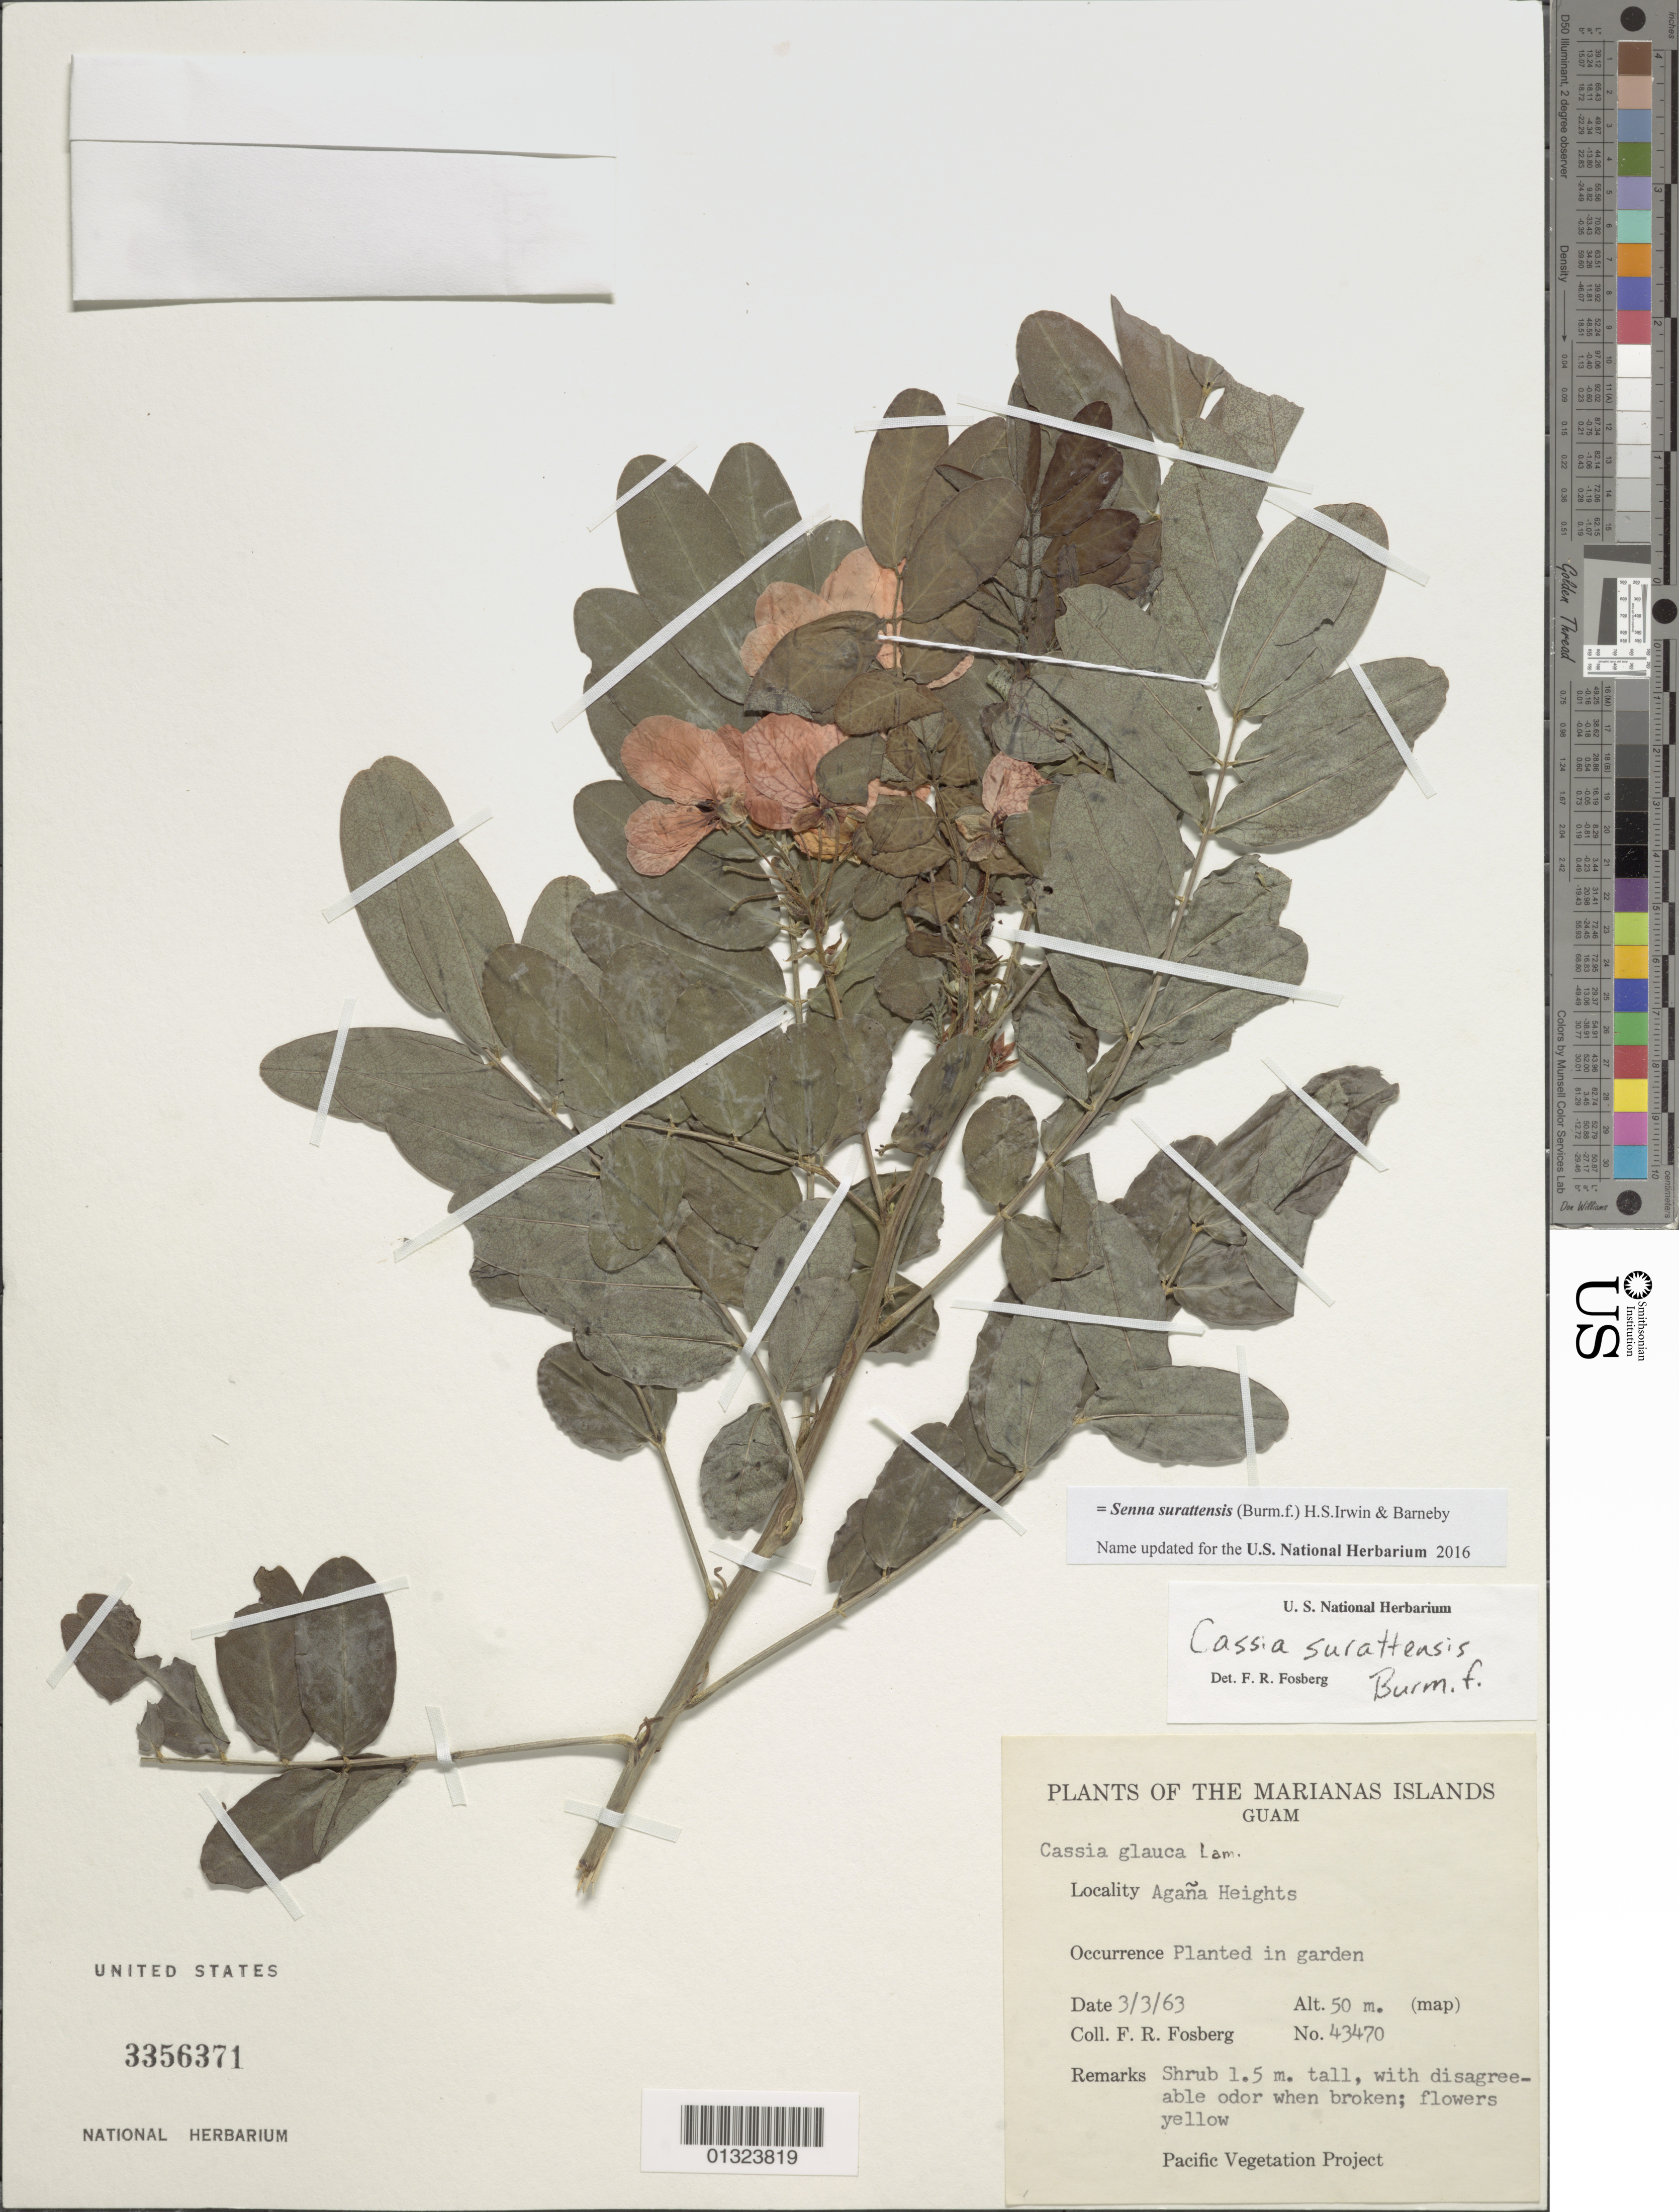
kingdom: Plantae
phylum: Tracheophyta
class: Magnoliopsida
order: Fabales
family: Fabaceae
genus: Senna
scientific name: Senna timorensis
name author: (DC.) H.S. Irwin & Barneby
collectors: F. R. Fosberg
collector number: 43470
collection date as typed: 03 Mar 1963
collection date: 1963-03-03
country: Guam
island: Guam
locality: Agana heights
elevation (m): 50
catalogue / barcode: US 3356371